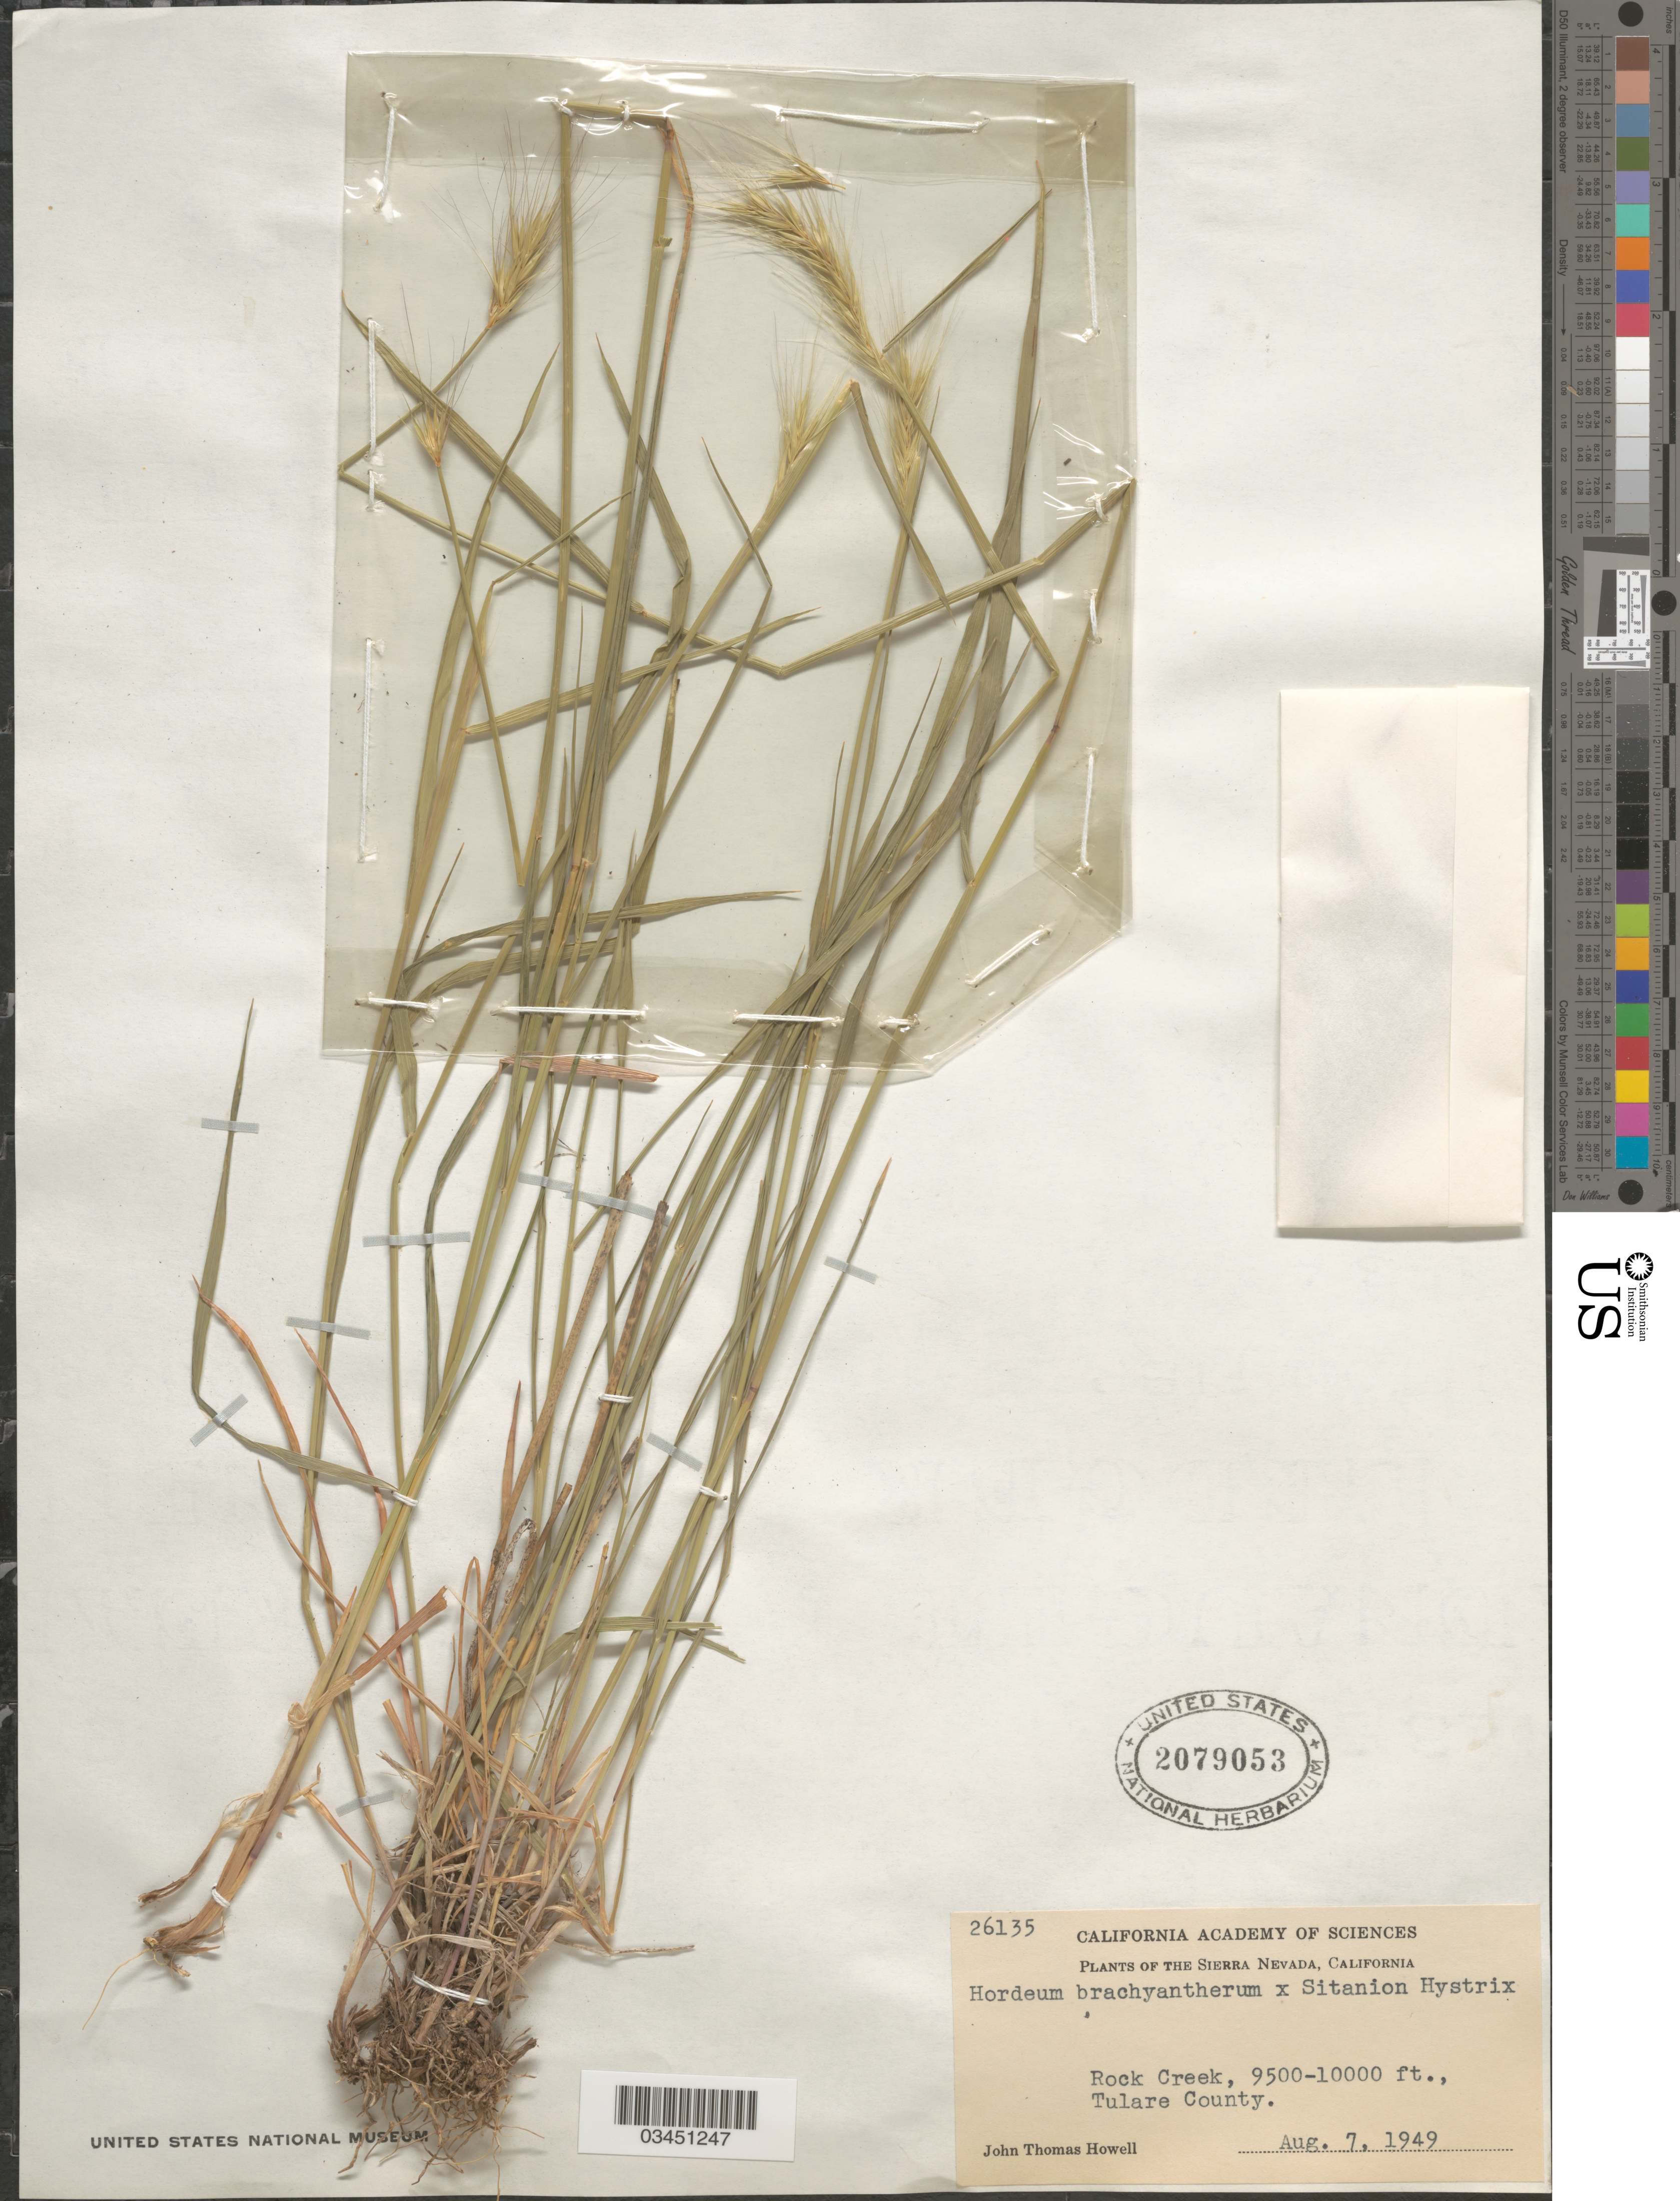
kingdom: Plantae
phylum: Tracheophyta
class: Liliopsida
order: Poales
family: Poaceae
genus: Elyhordeum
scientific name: x Elyhordeum californicum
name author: (Bowden) Barkworth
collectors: J. T. Howell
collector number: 26135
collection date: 1949-08-07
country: United States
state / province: California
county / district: Tulare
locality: The Sierra Nevada. Rock Creek, Tulare County.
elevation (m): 2896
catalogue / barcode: US 2079053